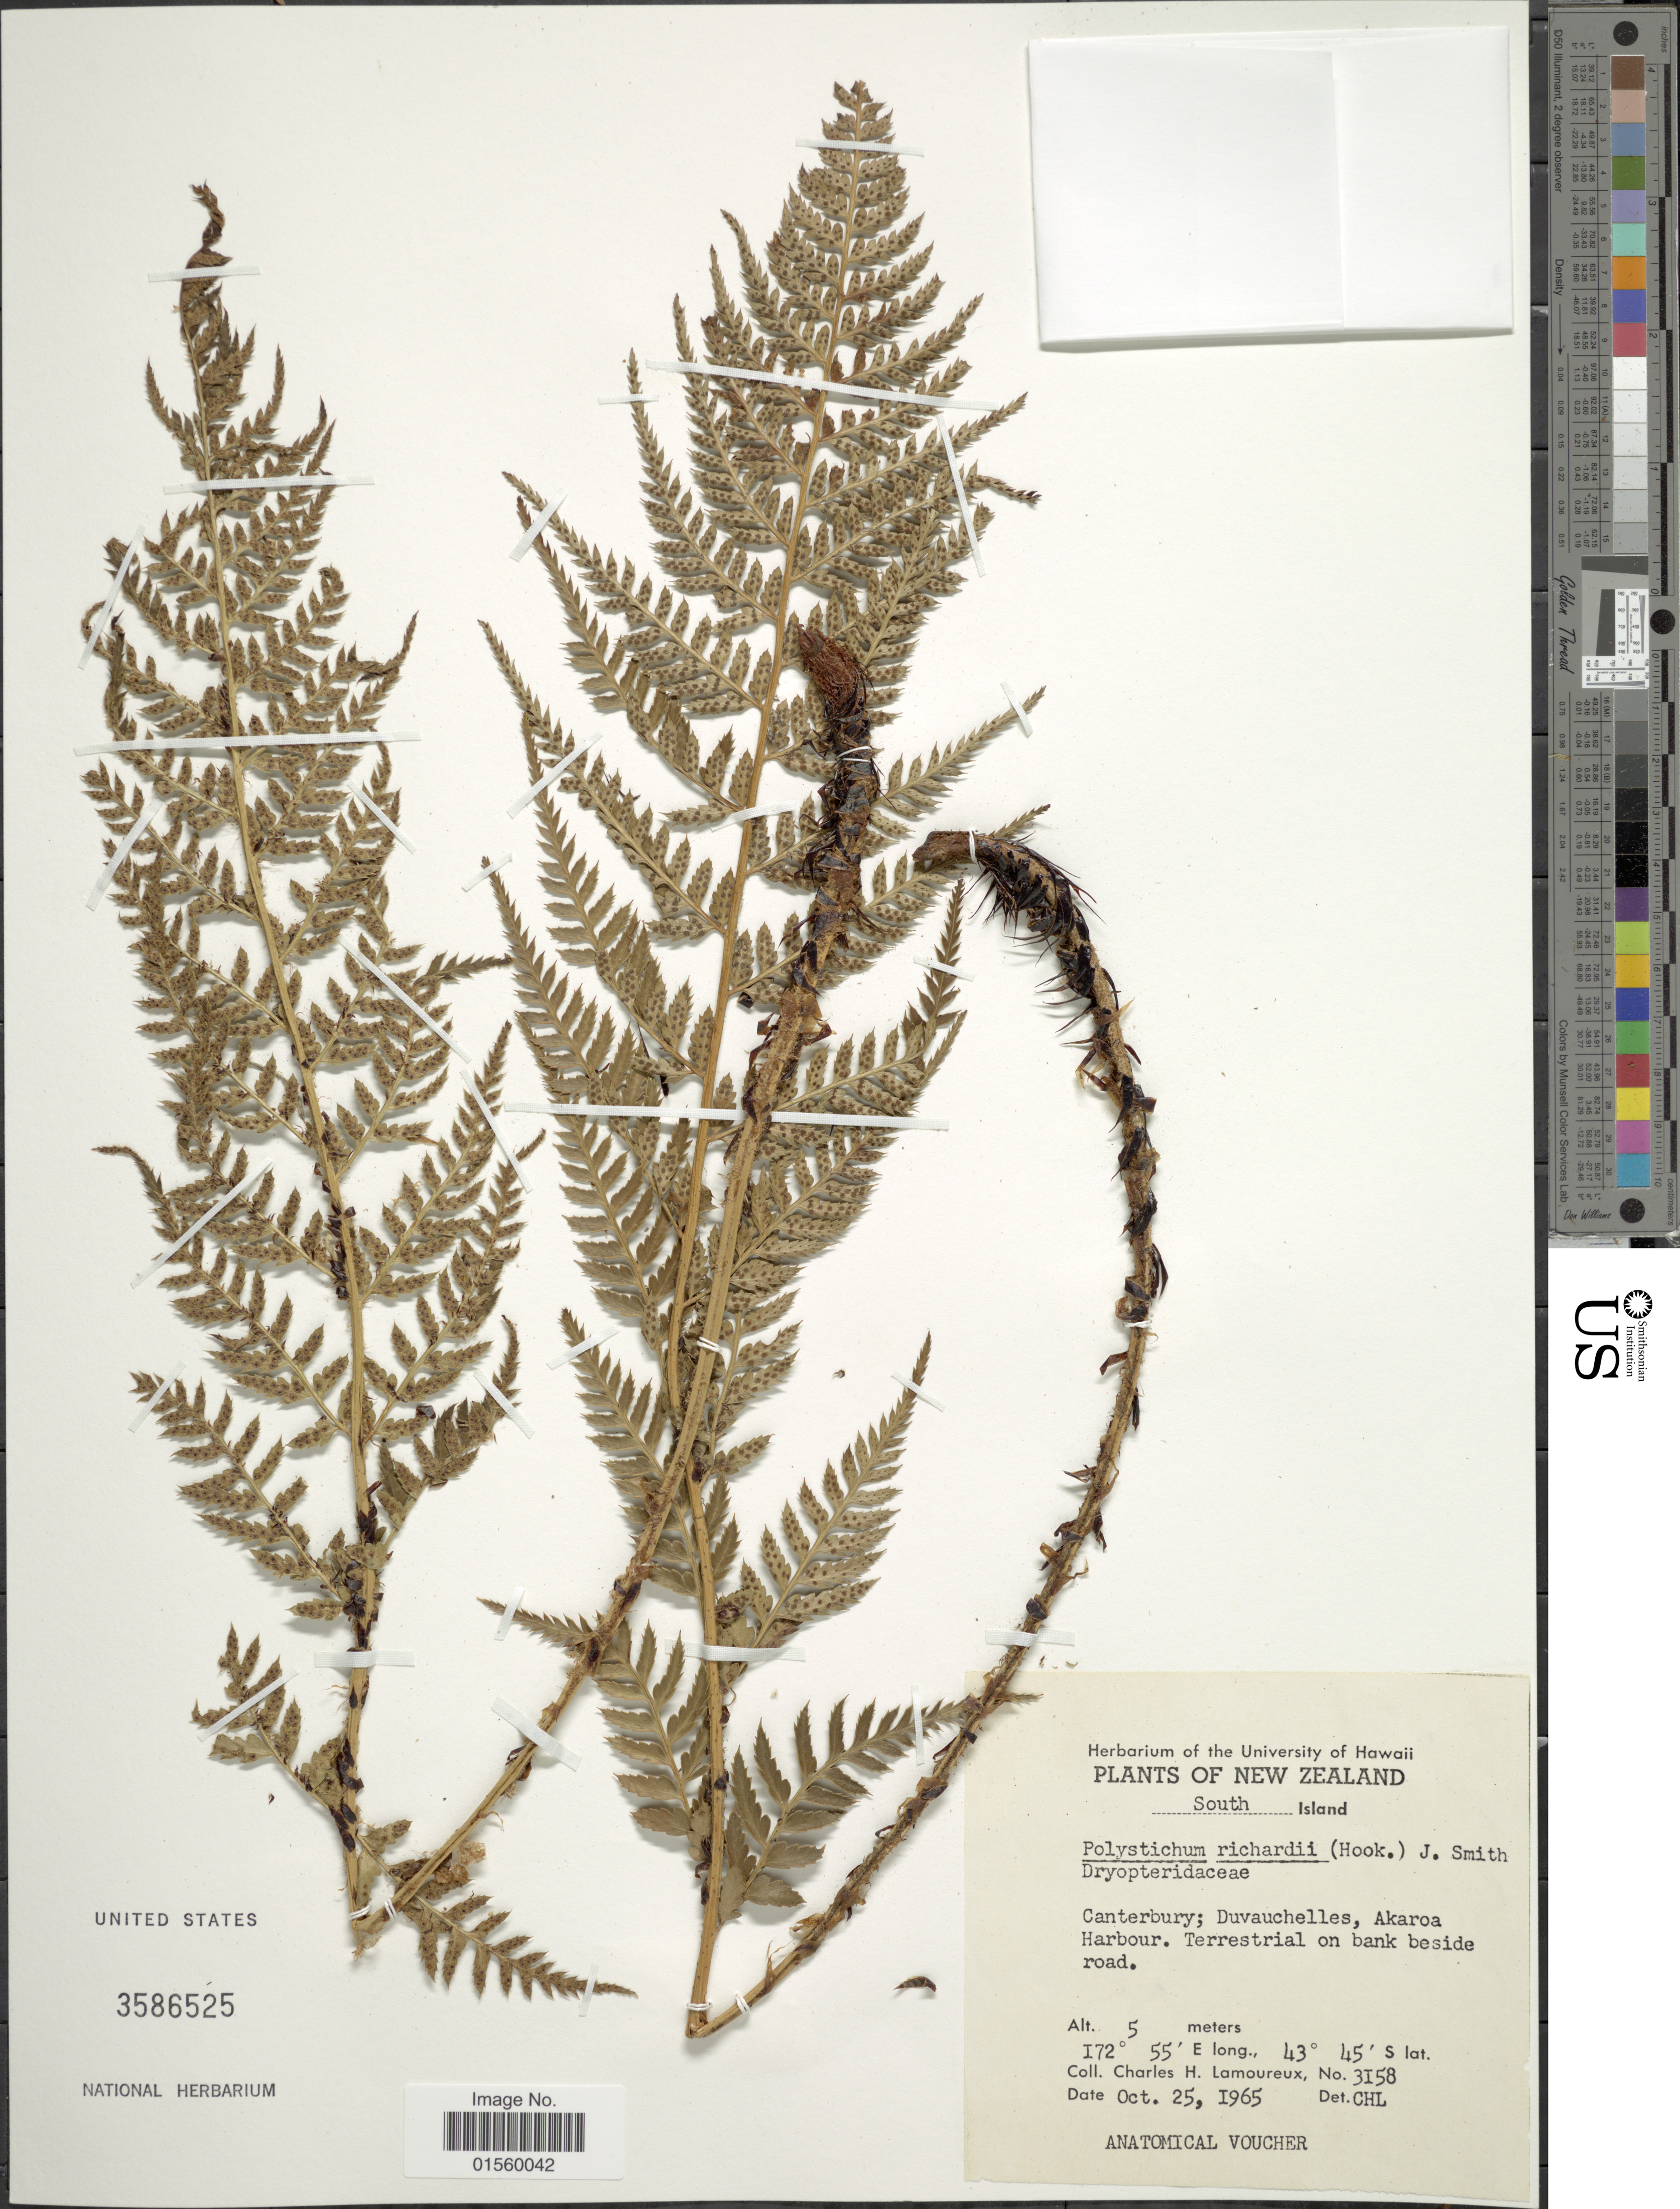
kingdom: Plantae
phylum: Tracheophyta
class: Polypodiopsida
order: Polypodiales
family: Dryopteridaceae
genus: Polystichum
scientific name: Polystichum richardii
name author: J. Sm.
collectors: C. H. Lamoureux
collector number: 3158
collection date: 1965-10-25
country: New Zealand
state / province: Canterbury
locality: South Island, Canterbury; Duvauchelles, Akaroa Harbour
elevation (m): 5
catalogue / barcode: US 3586525